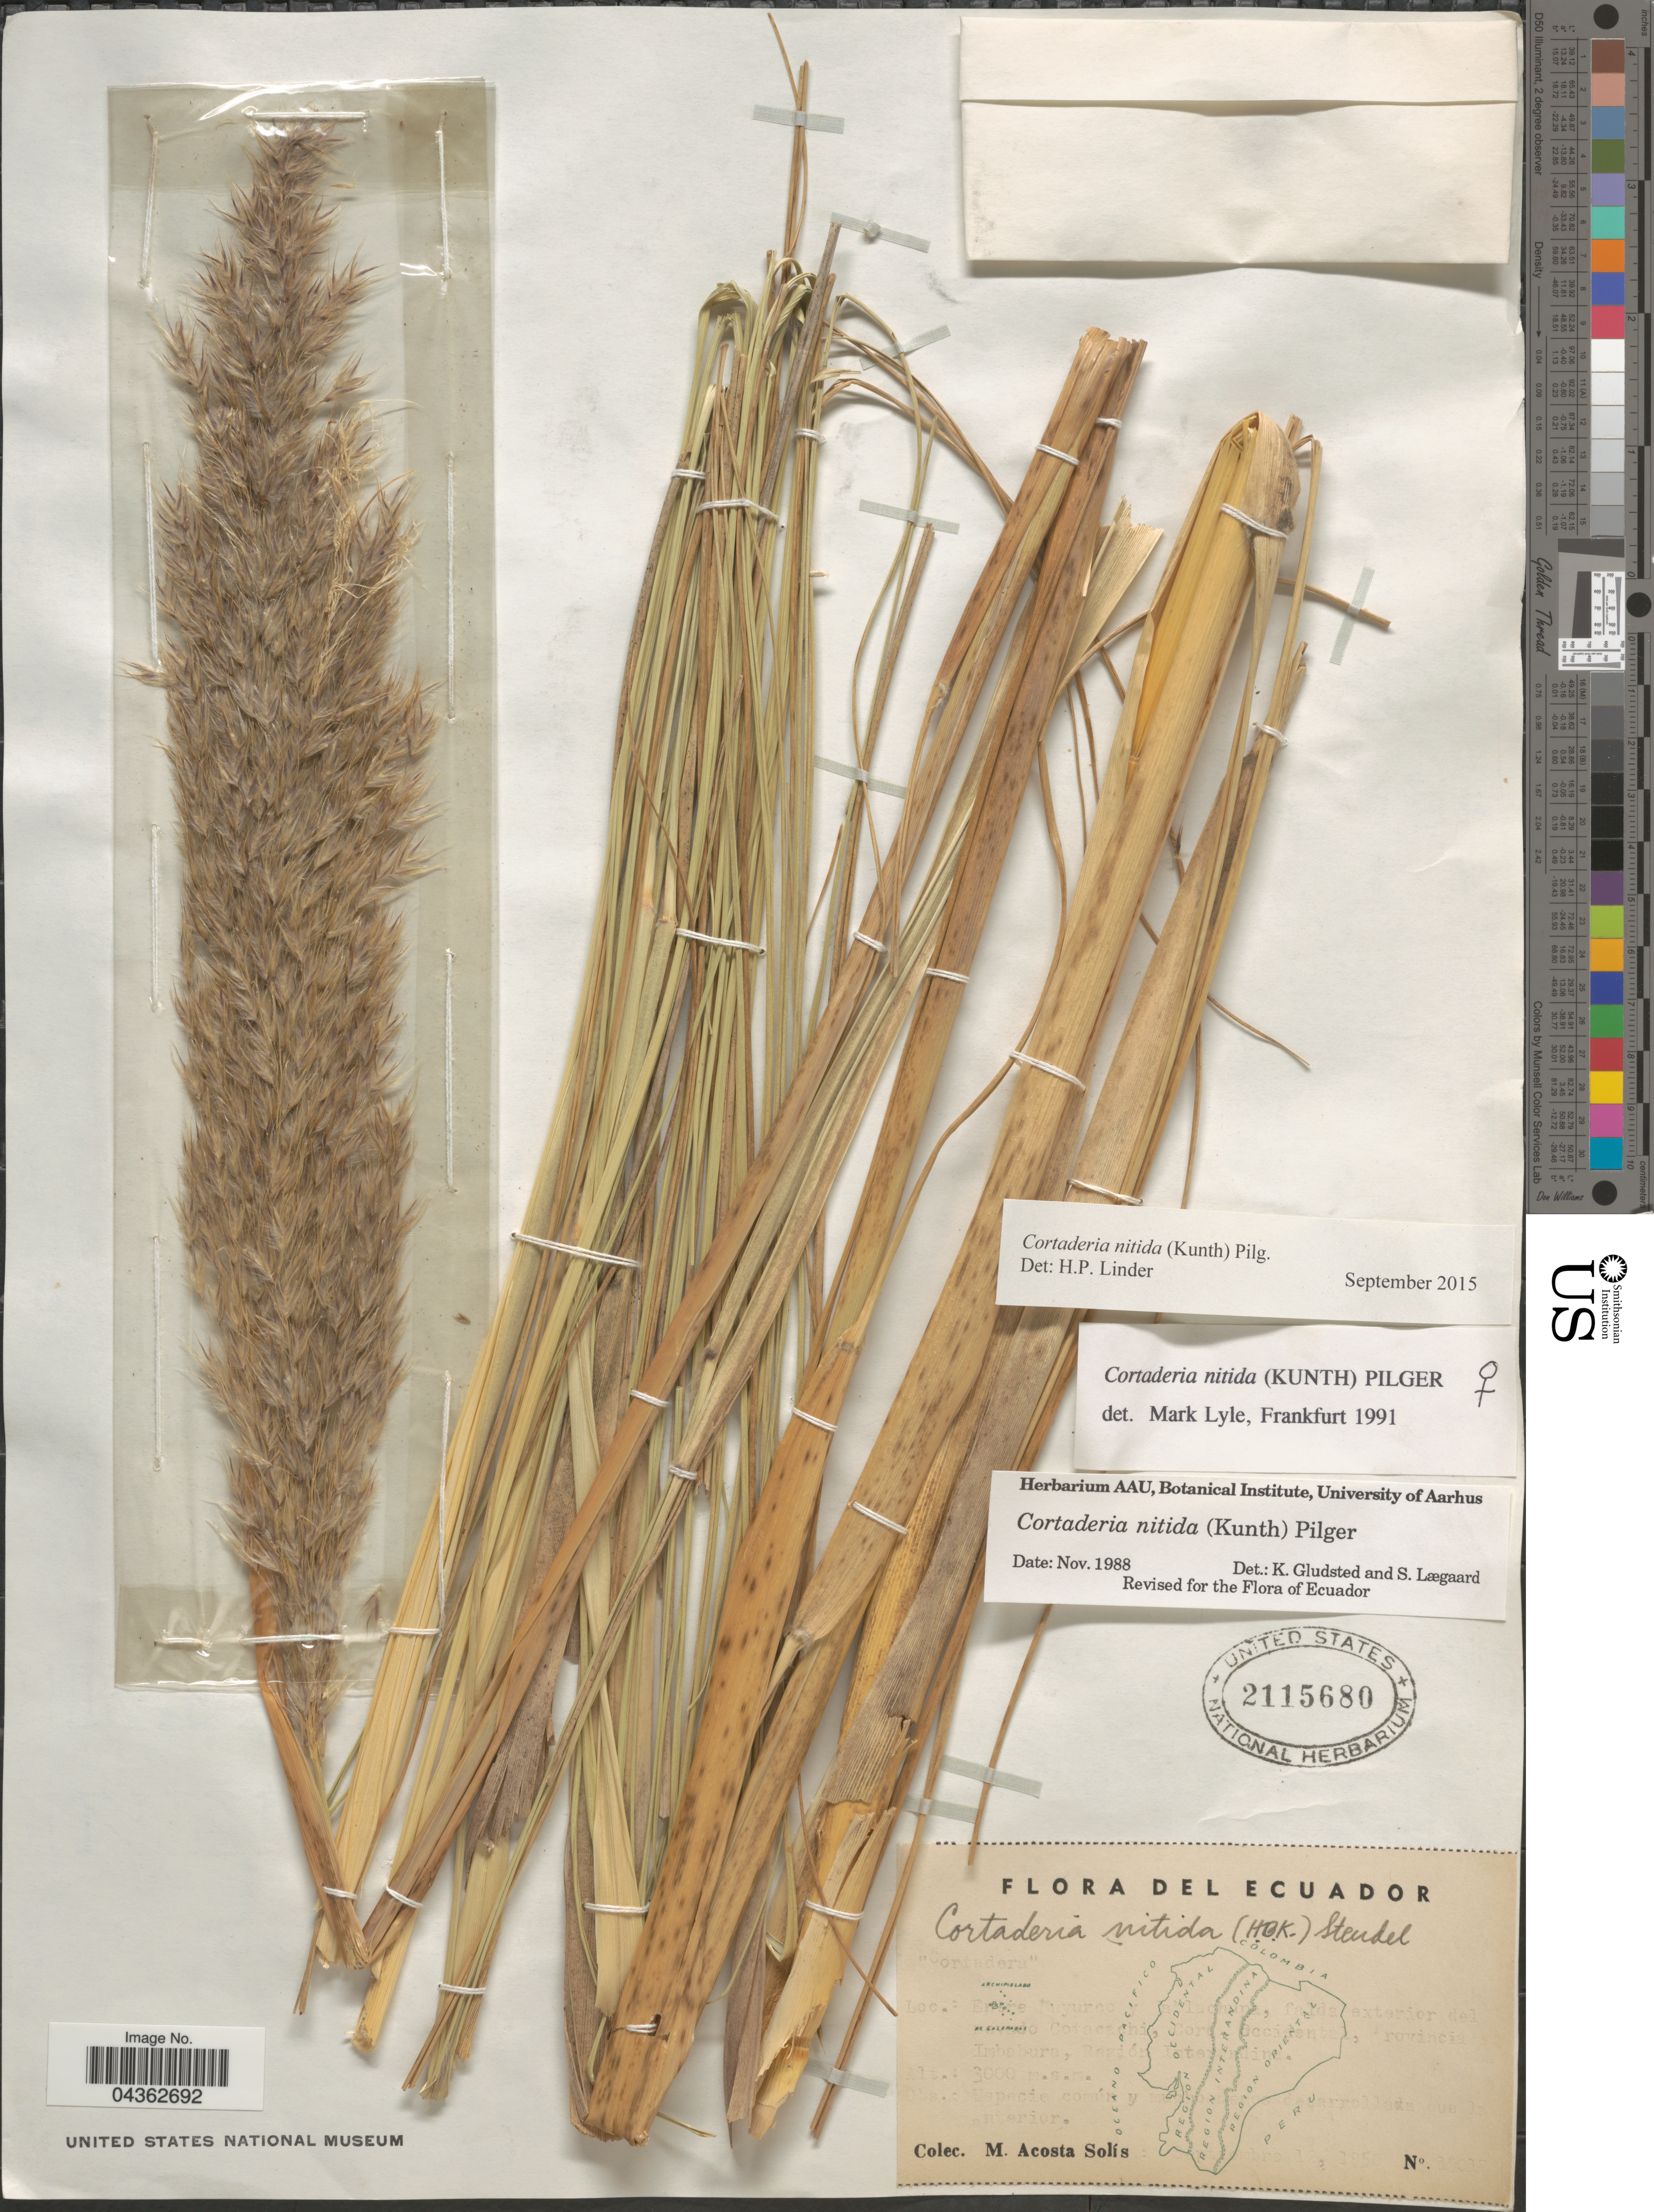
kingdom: Plantae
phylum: Tracheophyta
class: Liliopsida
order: Poales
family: Poaceae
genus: Cortaderia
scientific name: Cortaderia nitida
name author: (Kunth) Pilg.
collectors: M. Acosta Solis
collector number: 19015*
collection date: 1950-09-12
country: Ecuador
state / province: Imbabura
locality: Entre Muyurco y Tablachupa, falda exterior del nevado Cotacachi, Cord. Occidental, Región Interandina.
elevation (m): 3000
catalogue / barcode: US 2115680